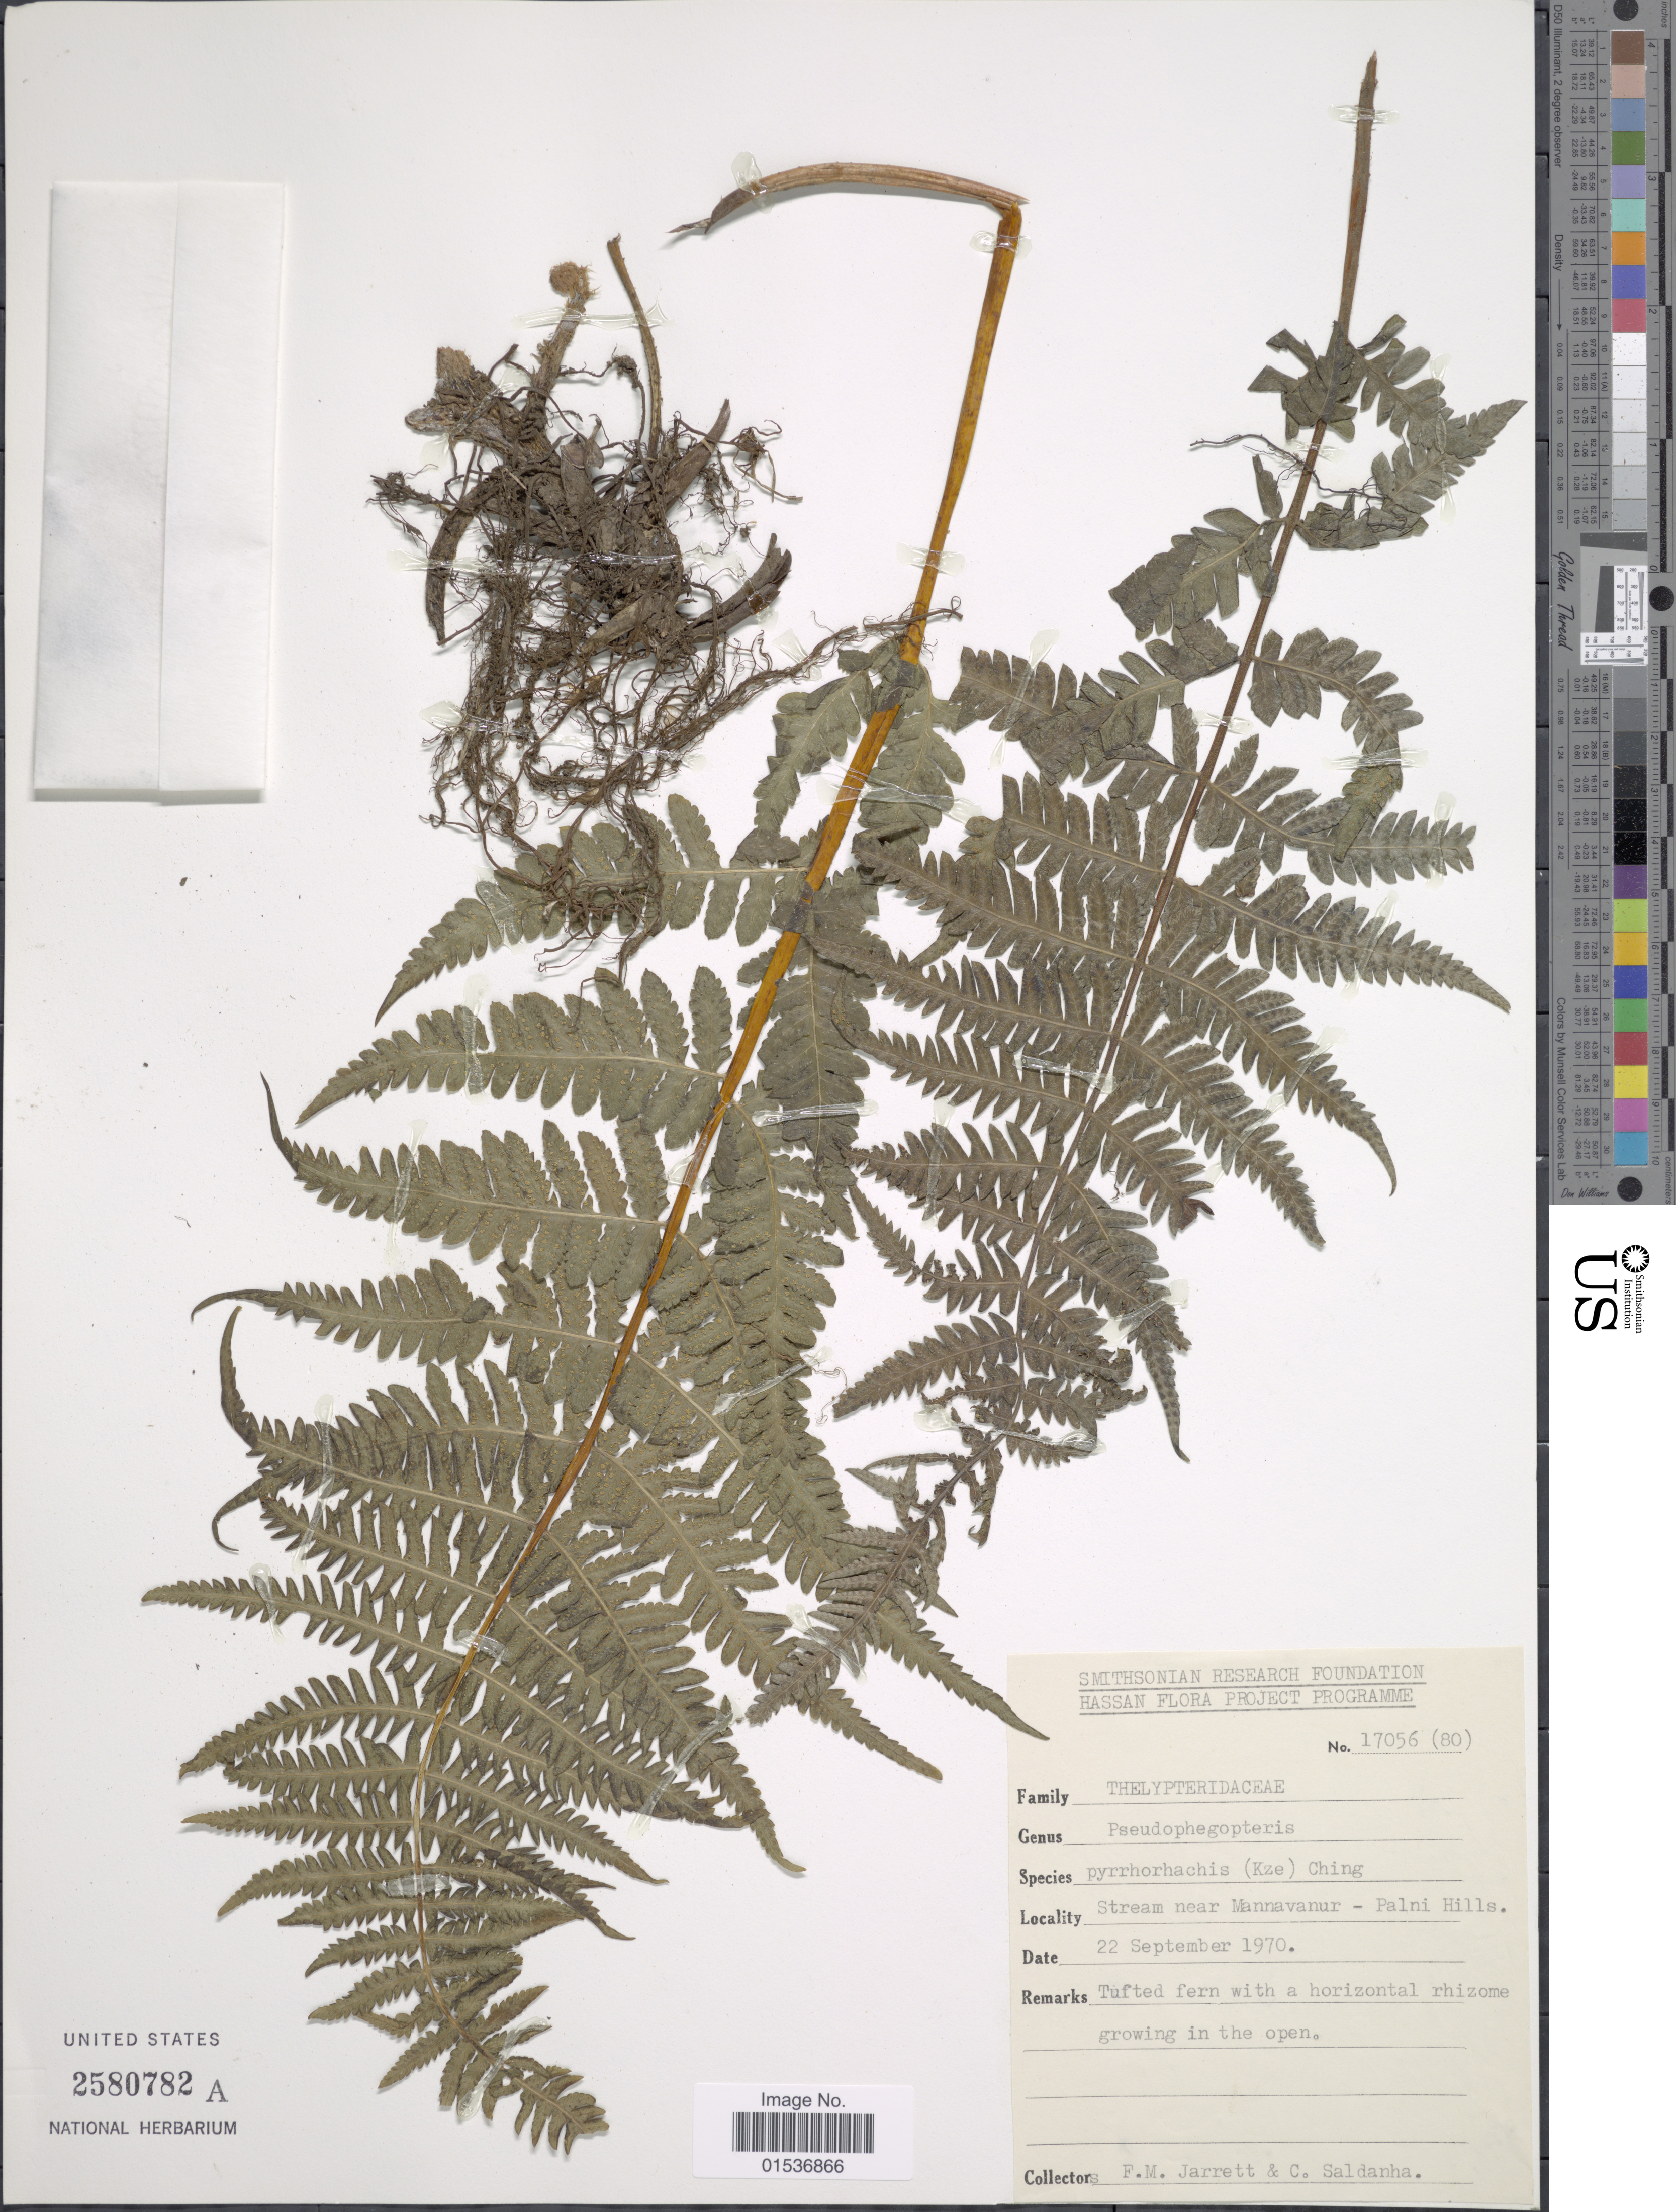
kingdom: Plantae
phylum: Tracheophyta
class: Polypodiopsida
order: Polypodiales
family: Thelypteridaceae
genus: Pseudophegopteris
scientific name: Pseudophegopteris pyrrhorachis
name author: (Kunze) Ching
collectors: F. M. Jarrett & C. Saldanha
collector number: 17056 (80)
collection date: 1970-09-22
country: India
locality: Stream near Mannavanur - Palni Hills.Hassan.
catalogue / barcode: US 2580782A